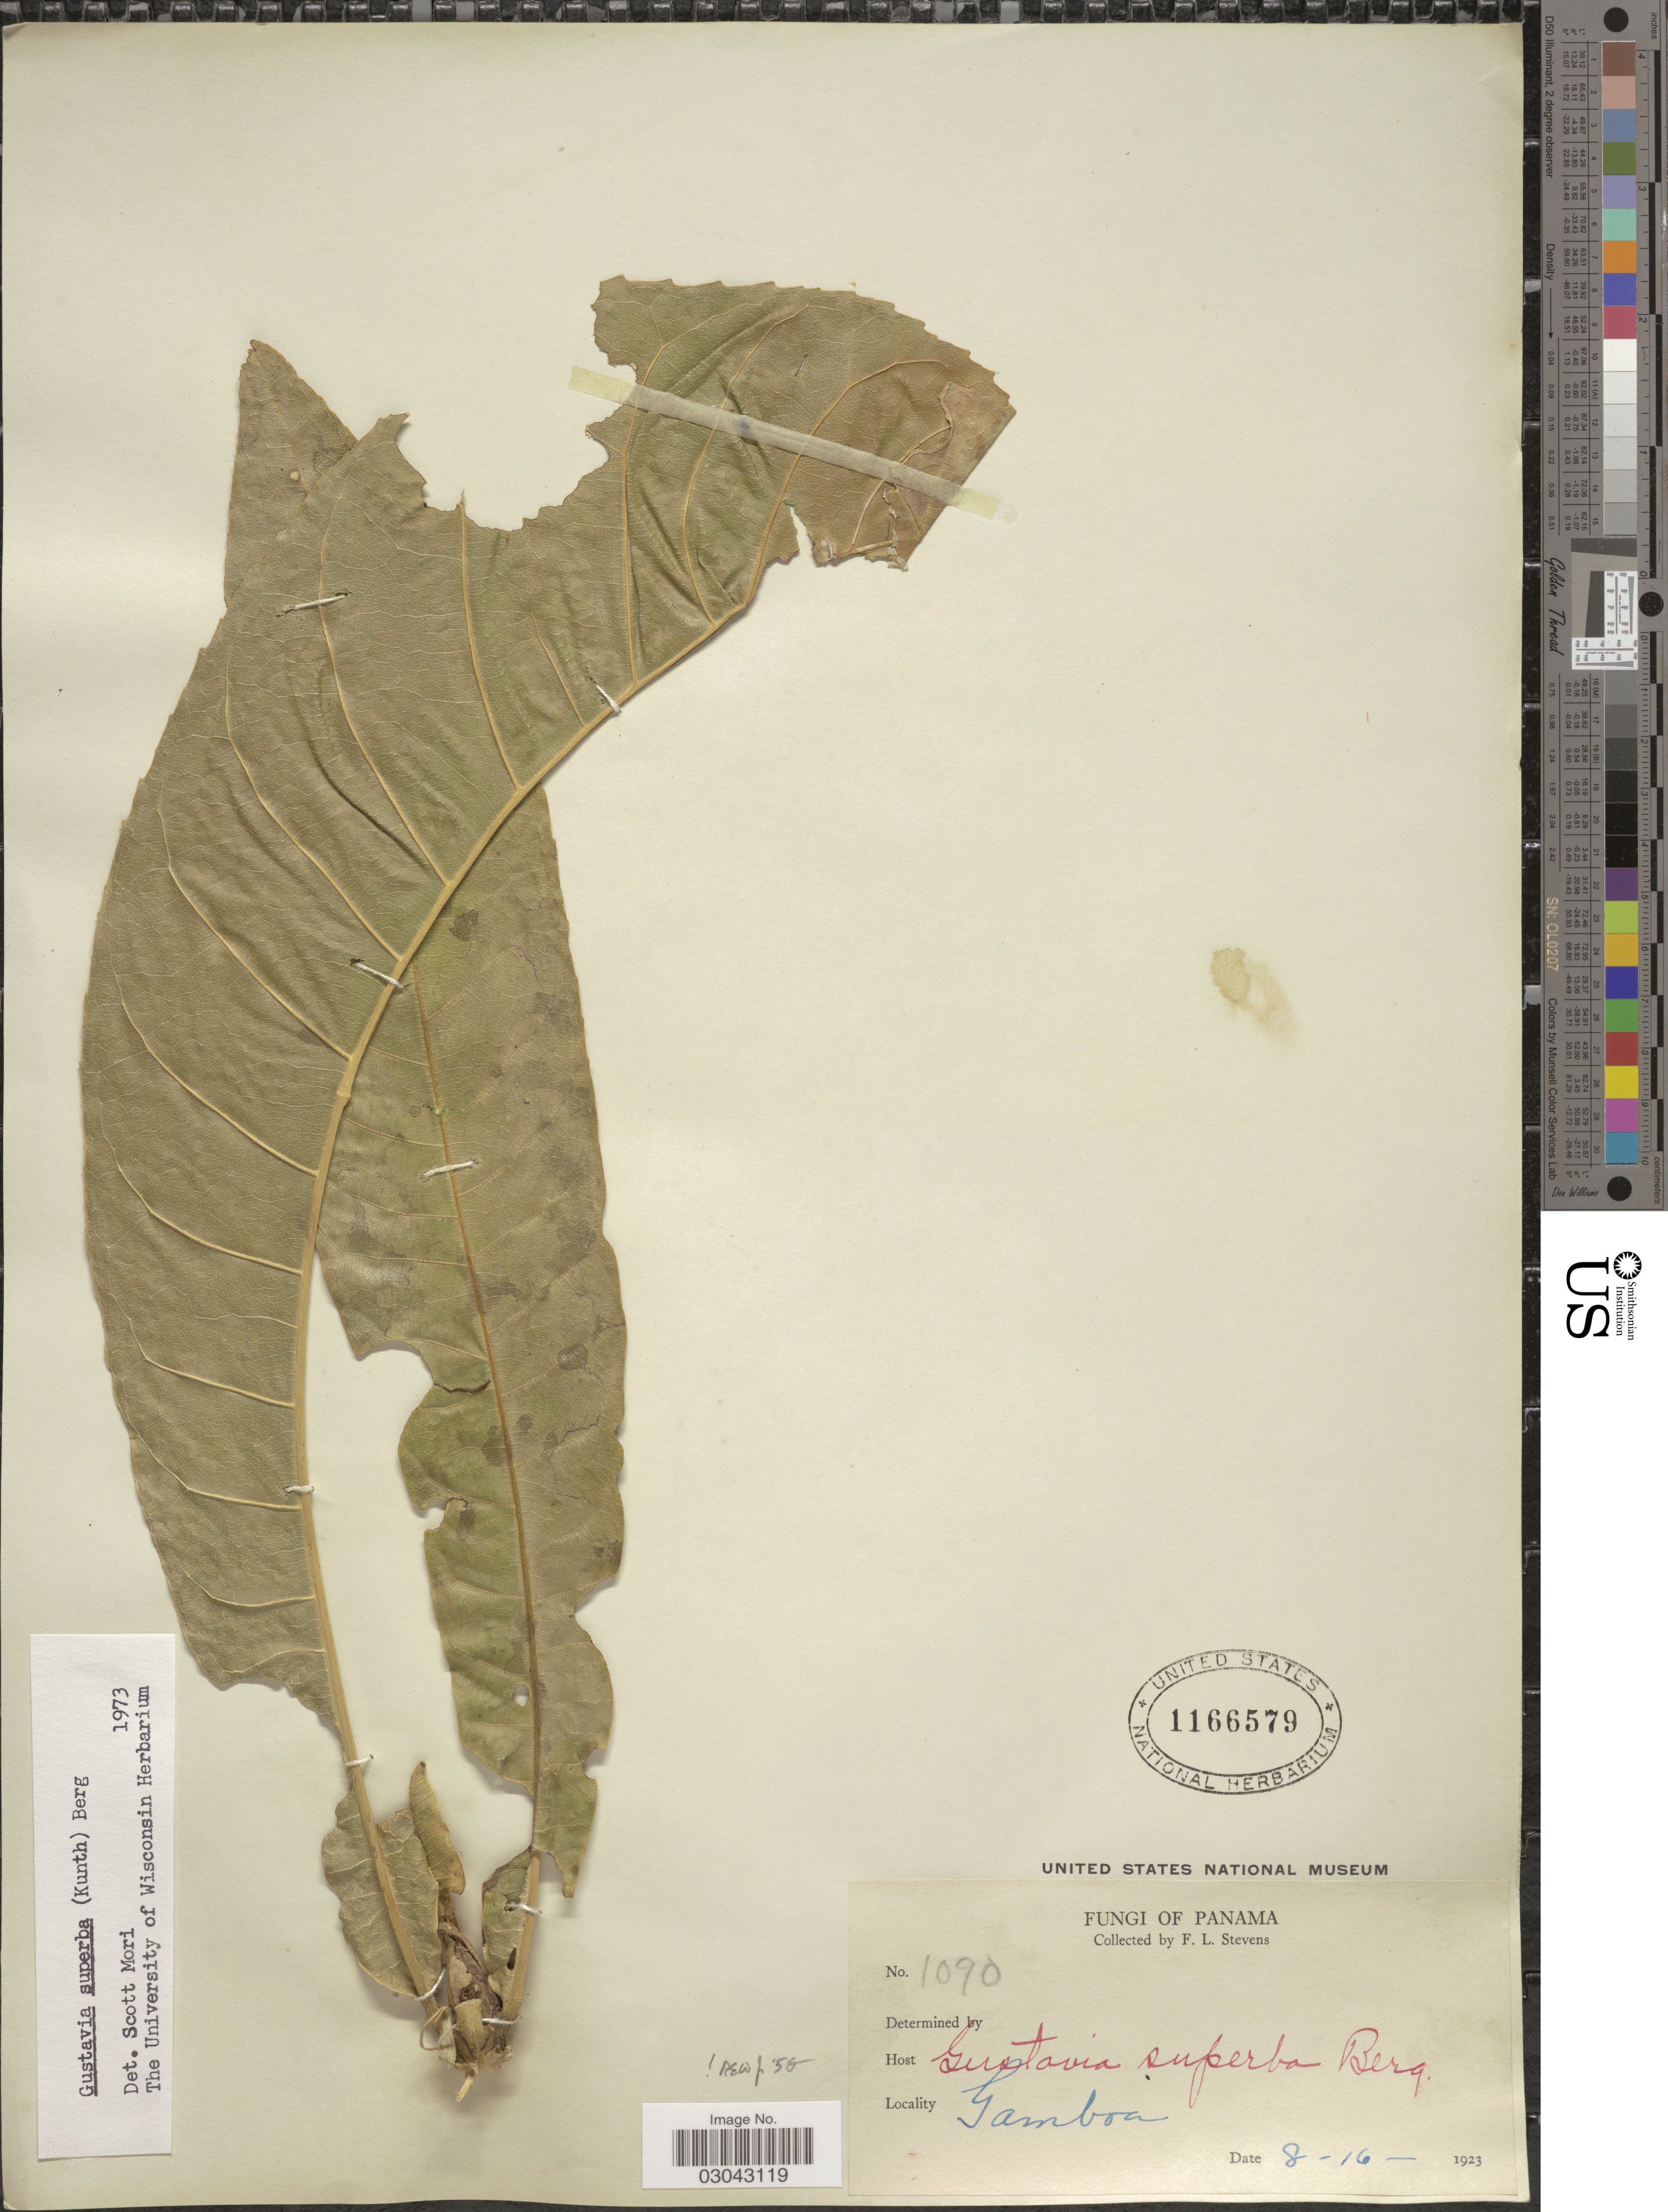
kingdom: Plantae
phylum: Tracheophyta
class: Magnoliopsida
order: Ericales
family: Lecythidaceae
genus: Gustavia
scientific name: Gustavia superba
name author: (Kunth) O. Berg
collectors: F. L. Stevens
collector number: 1090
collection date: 1923-08-16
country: Panama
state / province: Colón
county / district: Canal Zone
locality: Gamboa.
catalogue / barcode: US 1166579